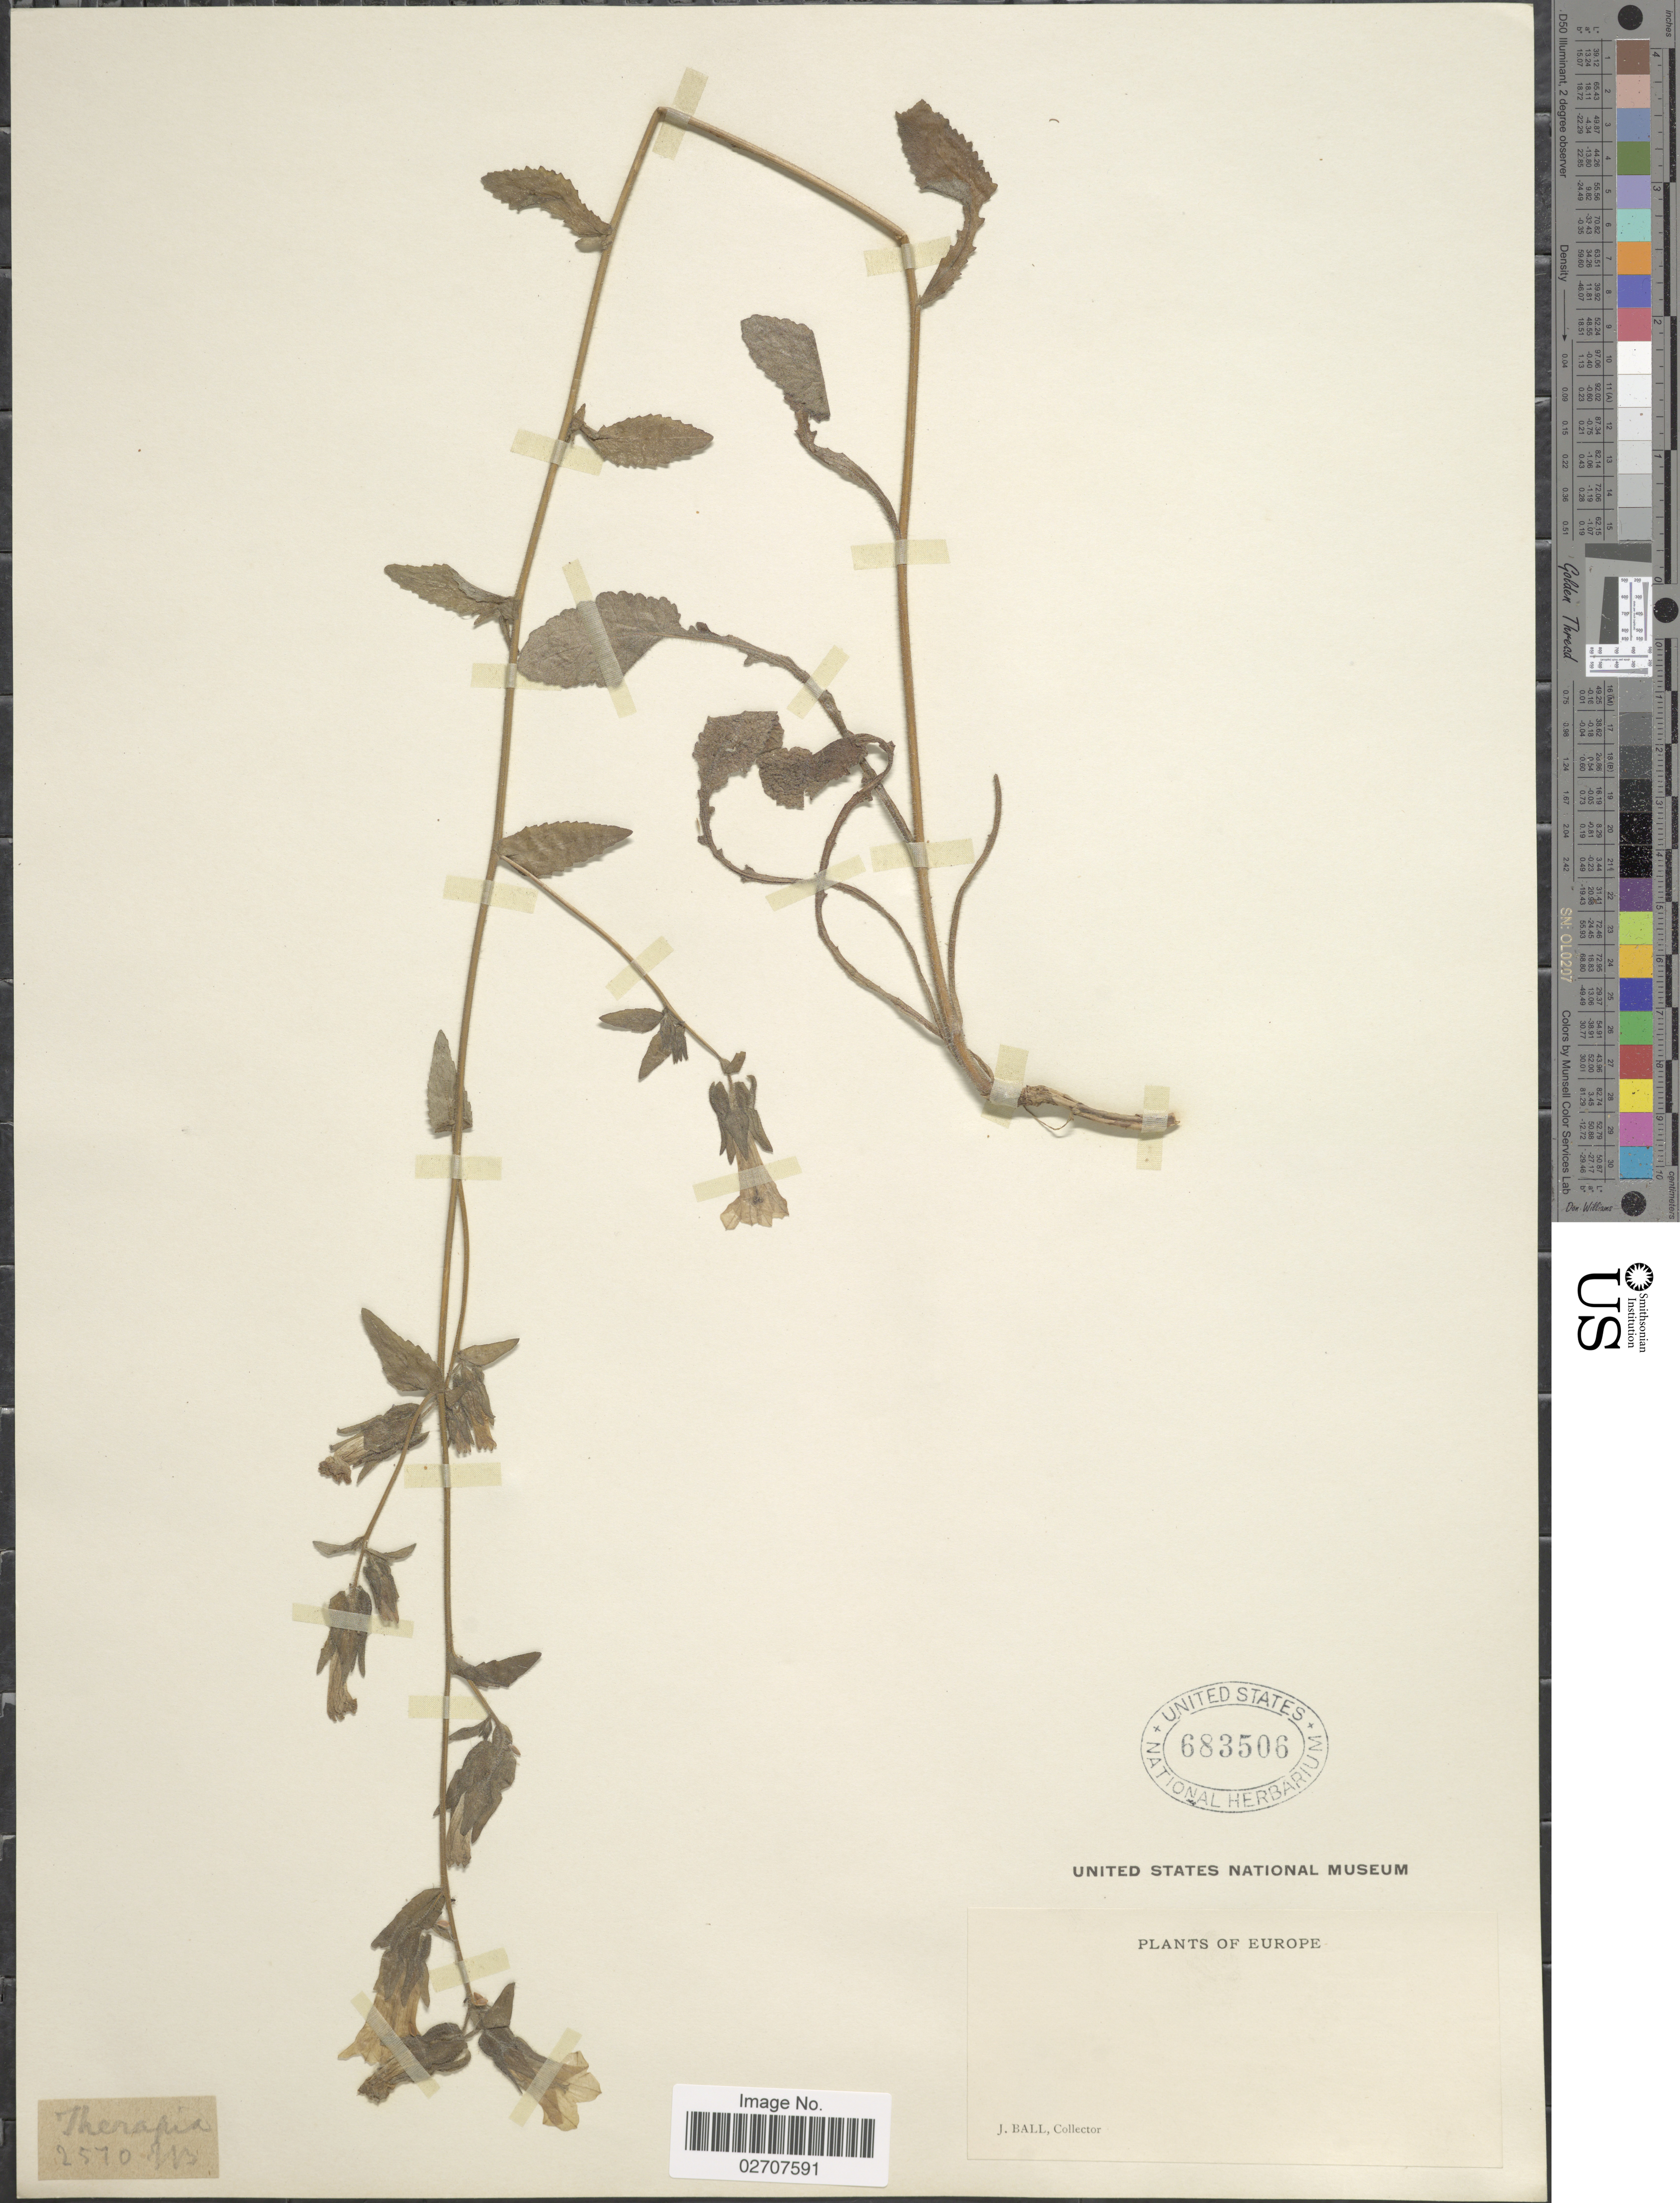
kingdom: Plantae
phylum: Tracheophyta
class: Magnoliopsida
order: Asterales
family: Campanulaceae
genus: Campanula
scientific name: Campanula dichotoma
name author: L.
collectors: J. Ball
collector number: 2570?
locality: Europe. Therapia [unsure placement]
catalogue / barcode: US 683506